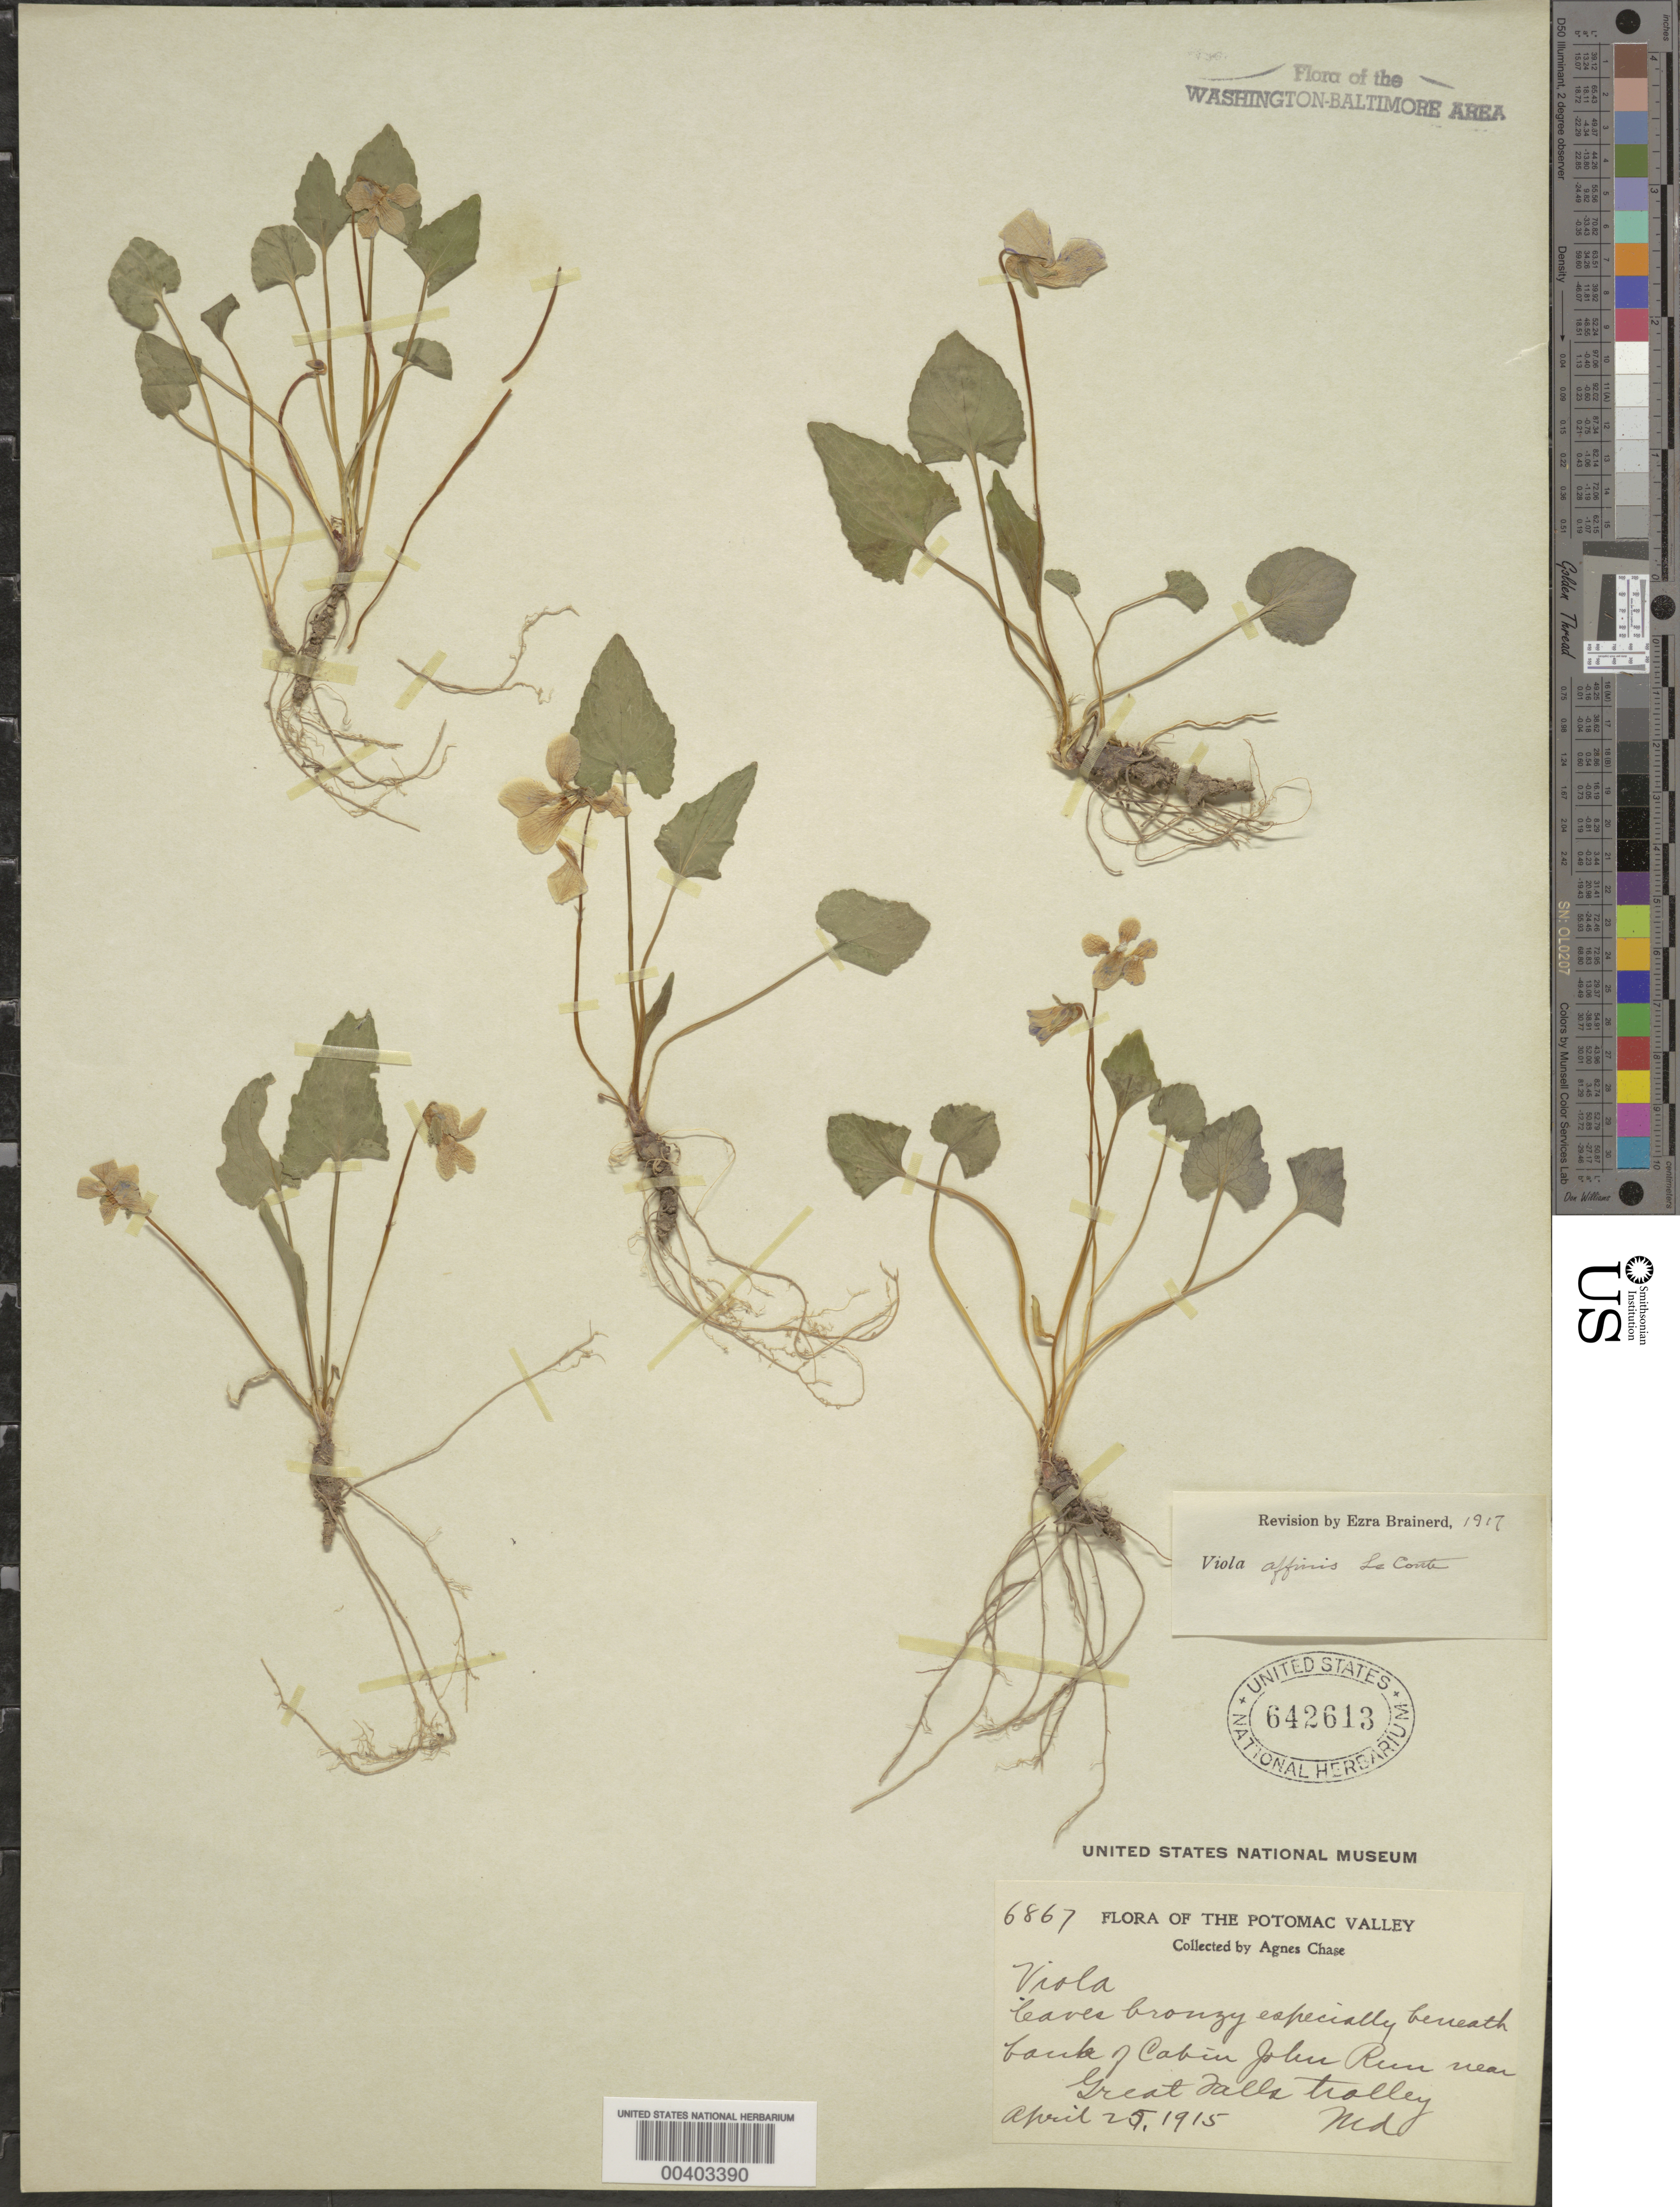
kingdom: Plantae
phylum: Tracheophyta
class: Magnoliopsida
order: Malpighiales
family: Violaceae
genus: Viola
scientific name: Viola sororia var. affinis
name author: (LeConte) McKinney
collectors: A. Chase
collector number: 6867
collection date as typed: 25 Apr 1915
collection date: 1915-04-25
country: United States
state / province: Maryland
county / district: Montgomery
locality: Cabin John Run near Great Falls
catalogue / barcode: US 642613